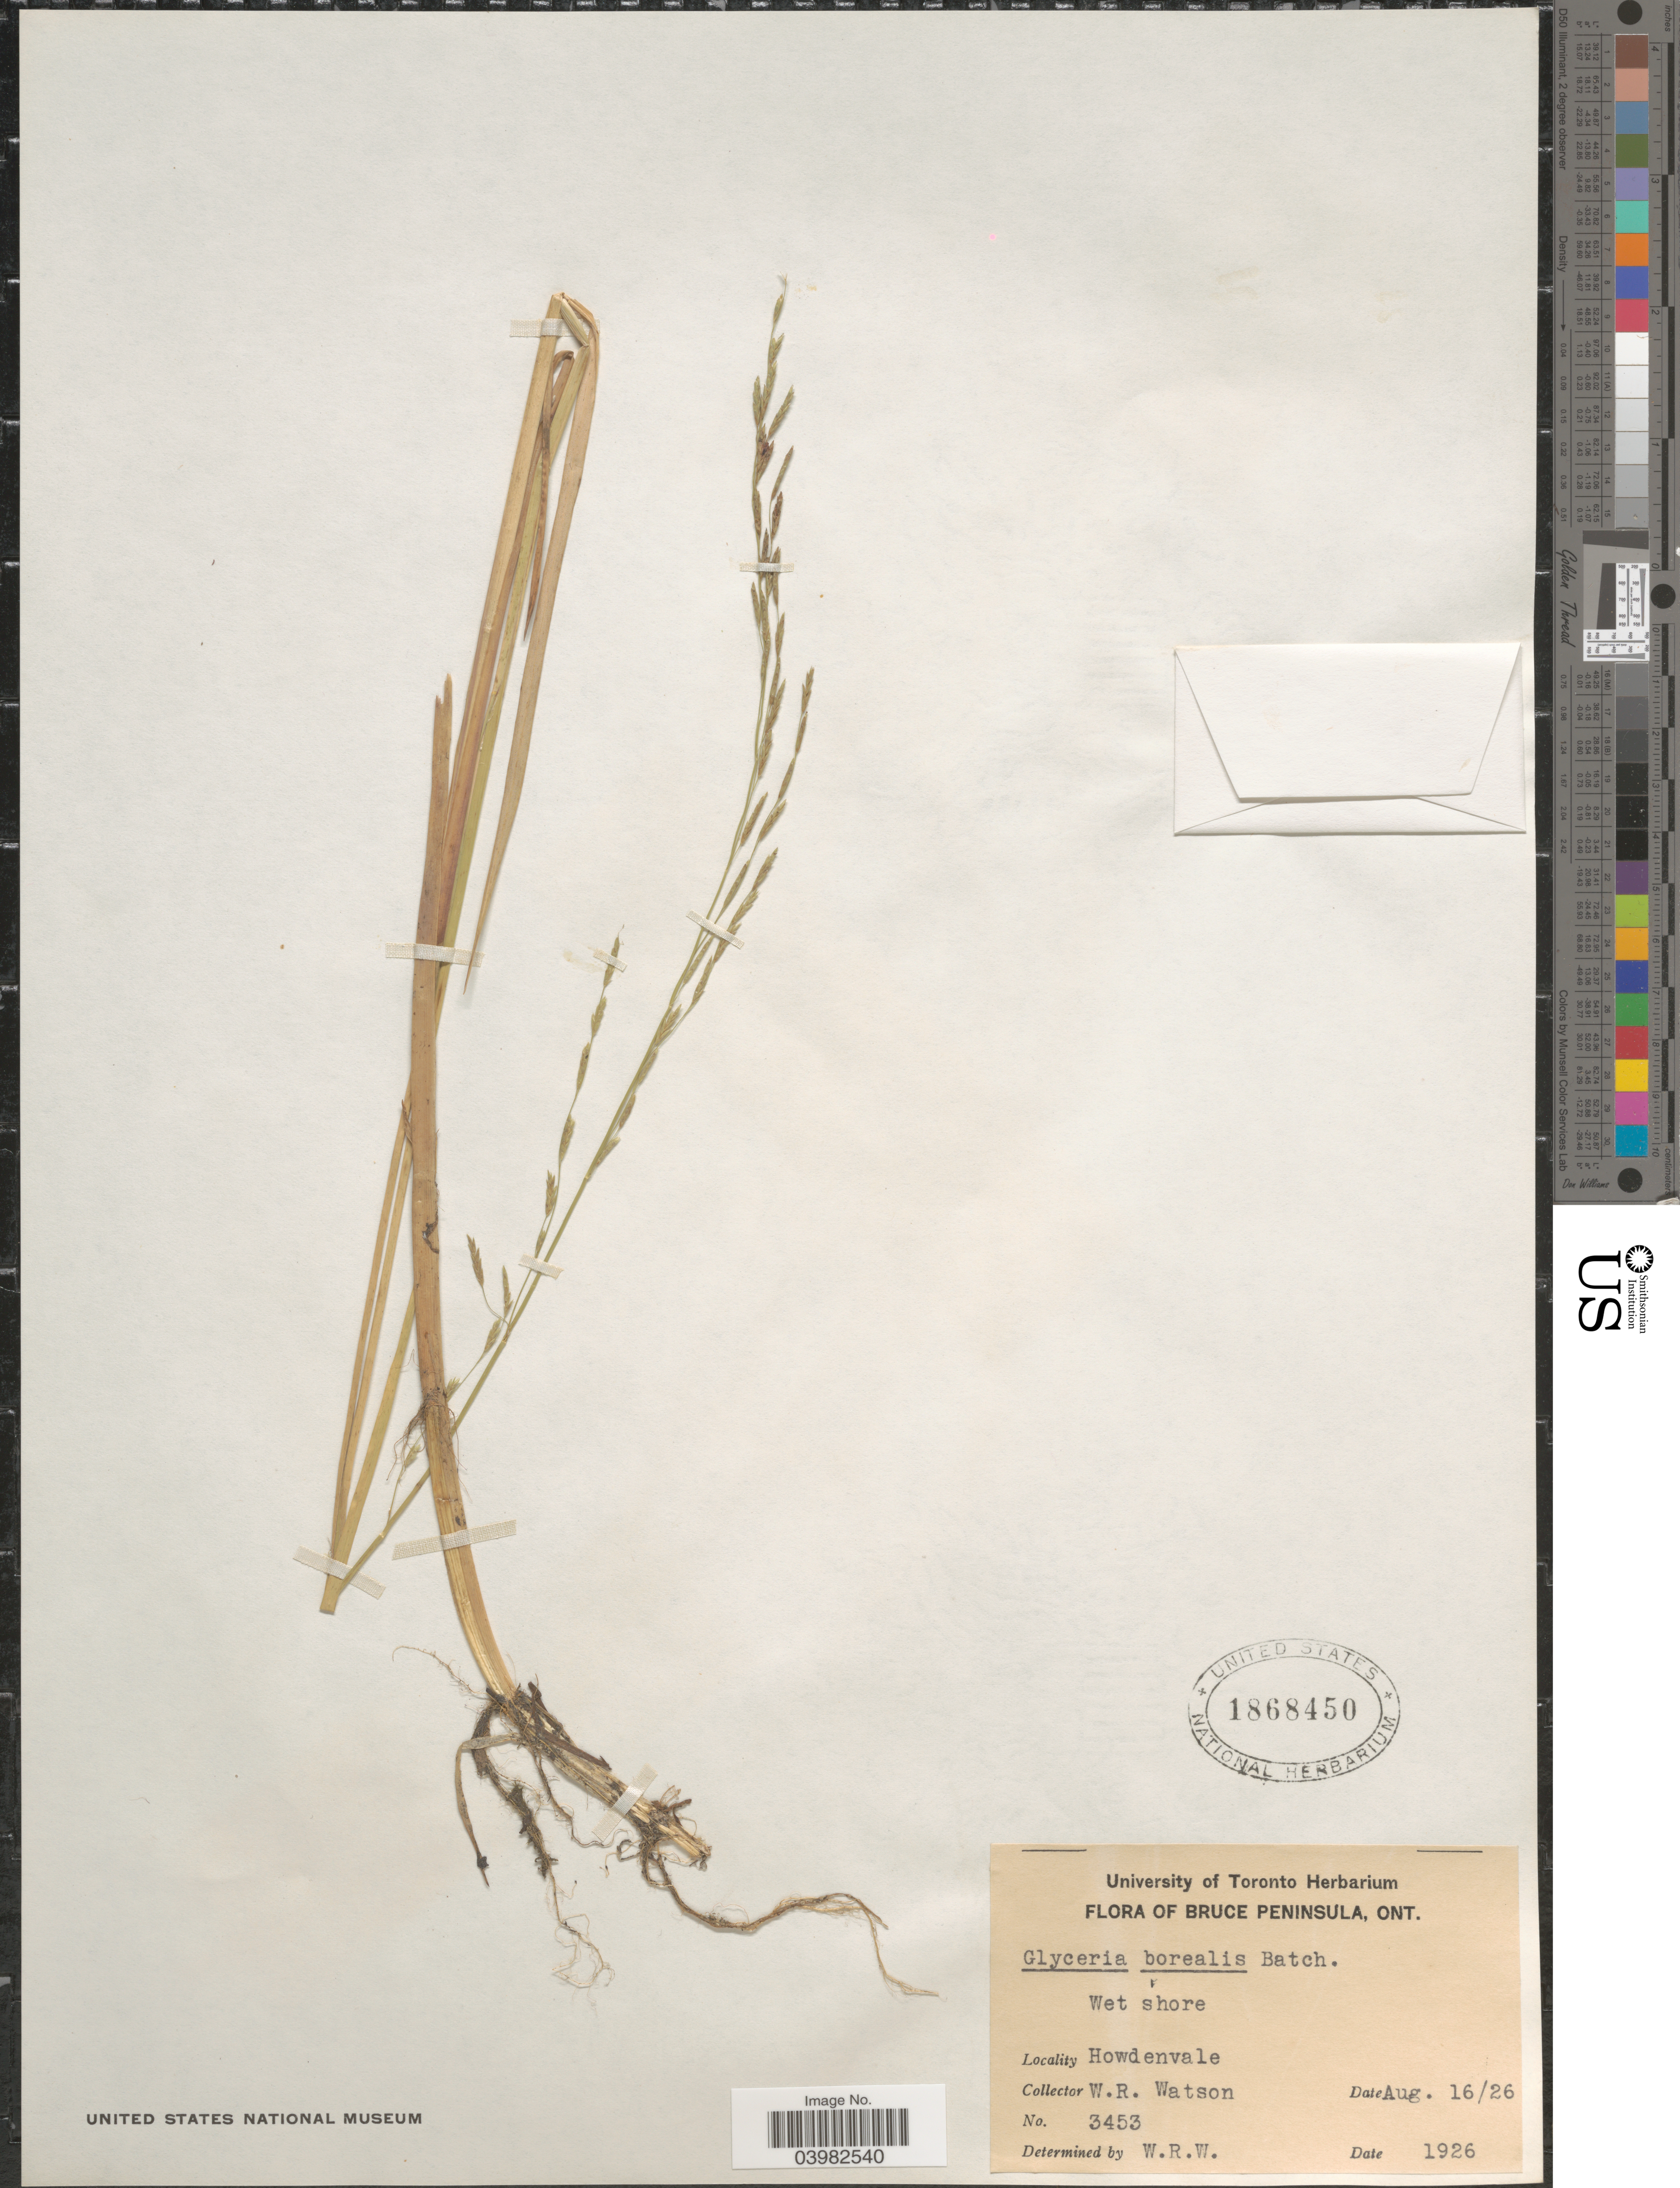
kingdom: Plantae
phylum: Tracheophyta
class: Liliopsida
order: Poales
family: Poaceae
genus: Glyceria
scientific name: Glyceria borealis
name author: (Nash) Batchelder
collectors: W. R. Watson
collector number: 3453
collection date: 1926-08-16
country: Canada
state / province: Ontario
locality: Bruce Peninsula. Howdenvale.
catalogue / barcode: US 1868450